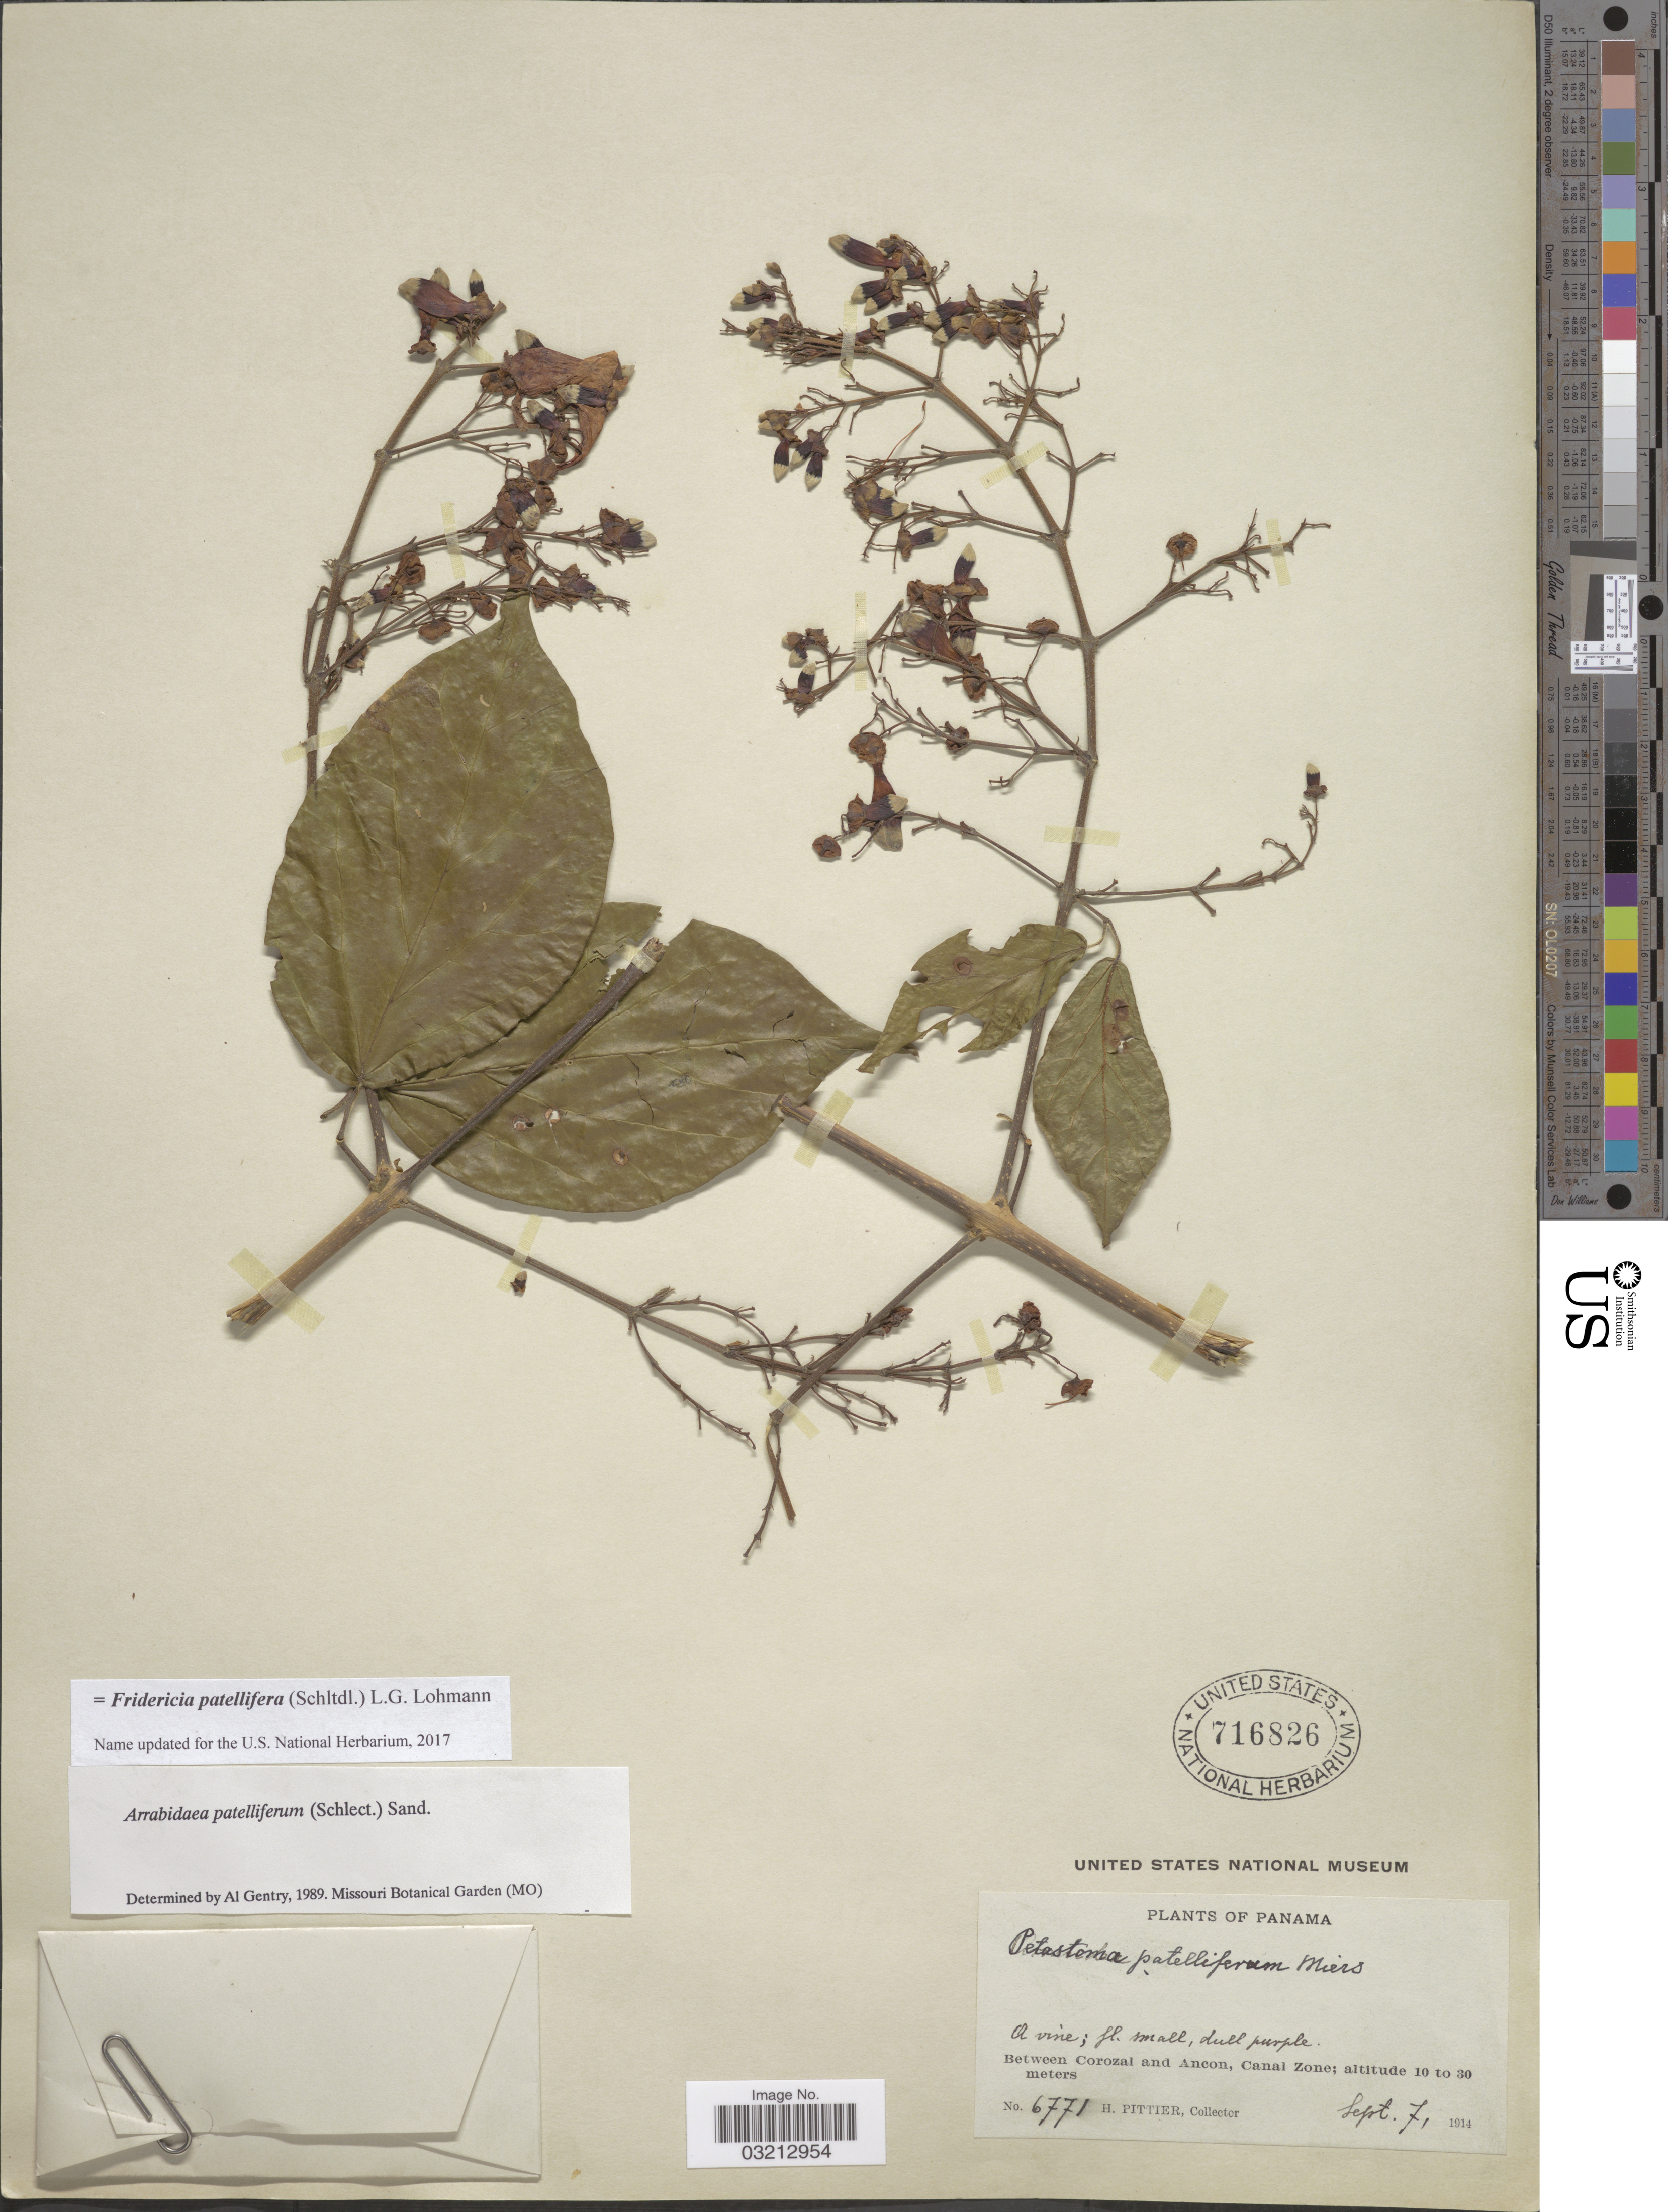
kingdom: Plantae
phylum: Tracheophyta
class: Magnoliopsida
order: Lamiales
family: Bignoniaceae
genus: Fridericia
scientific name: Fridericia patellifera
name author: (Schltdl.) L.G. Lohmann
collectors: H. F. Pittier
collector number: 6771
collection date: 1914-09-07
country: Panama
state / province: Colón / Panamá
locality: Between Corozal and Ancon, Canal Zone.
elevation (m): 10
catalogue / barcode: US 716826